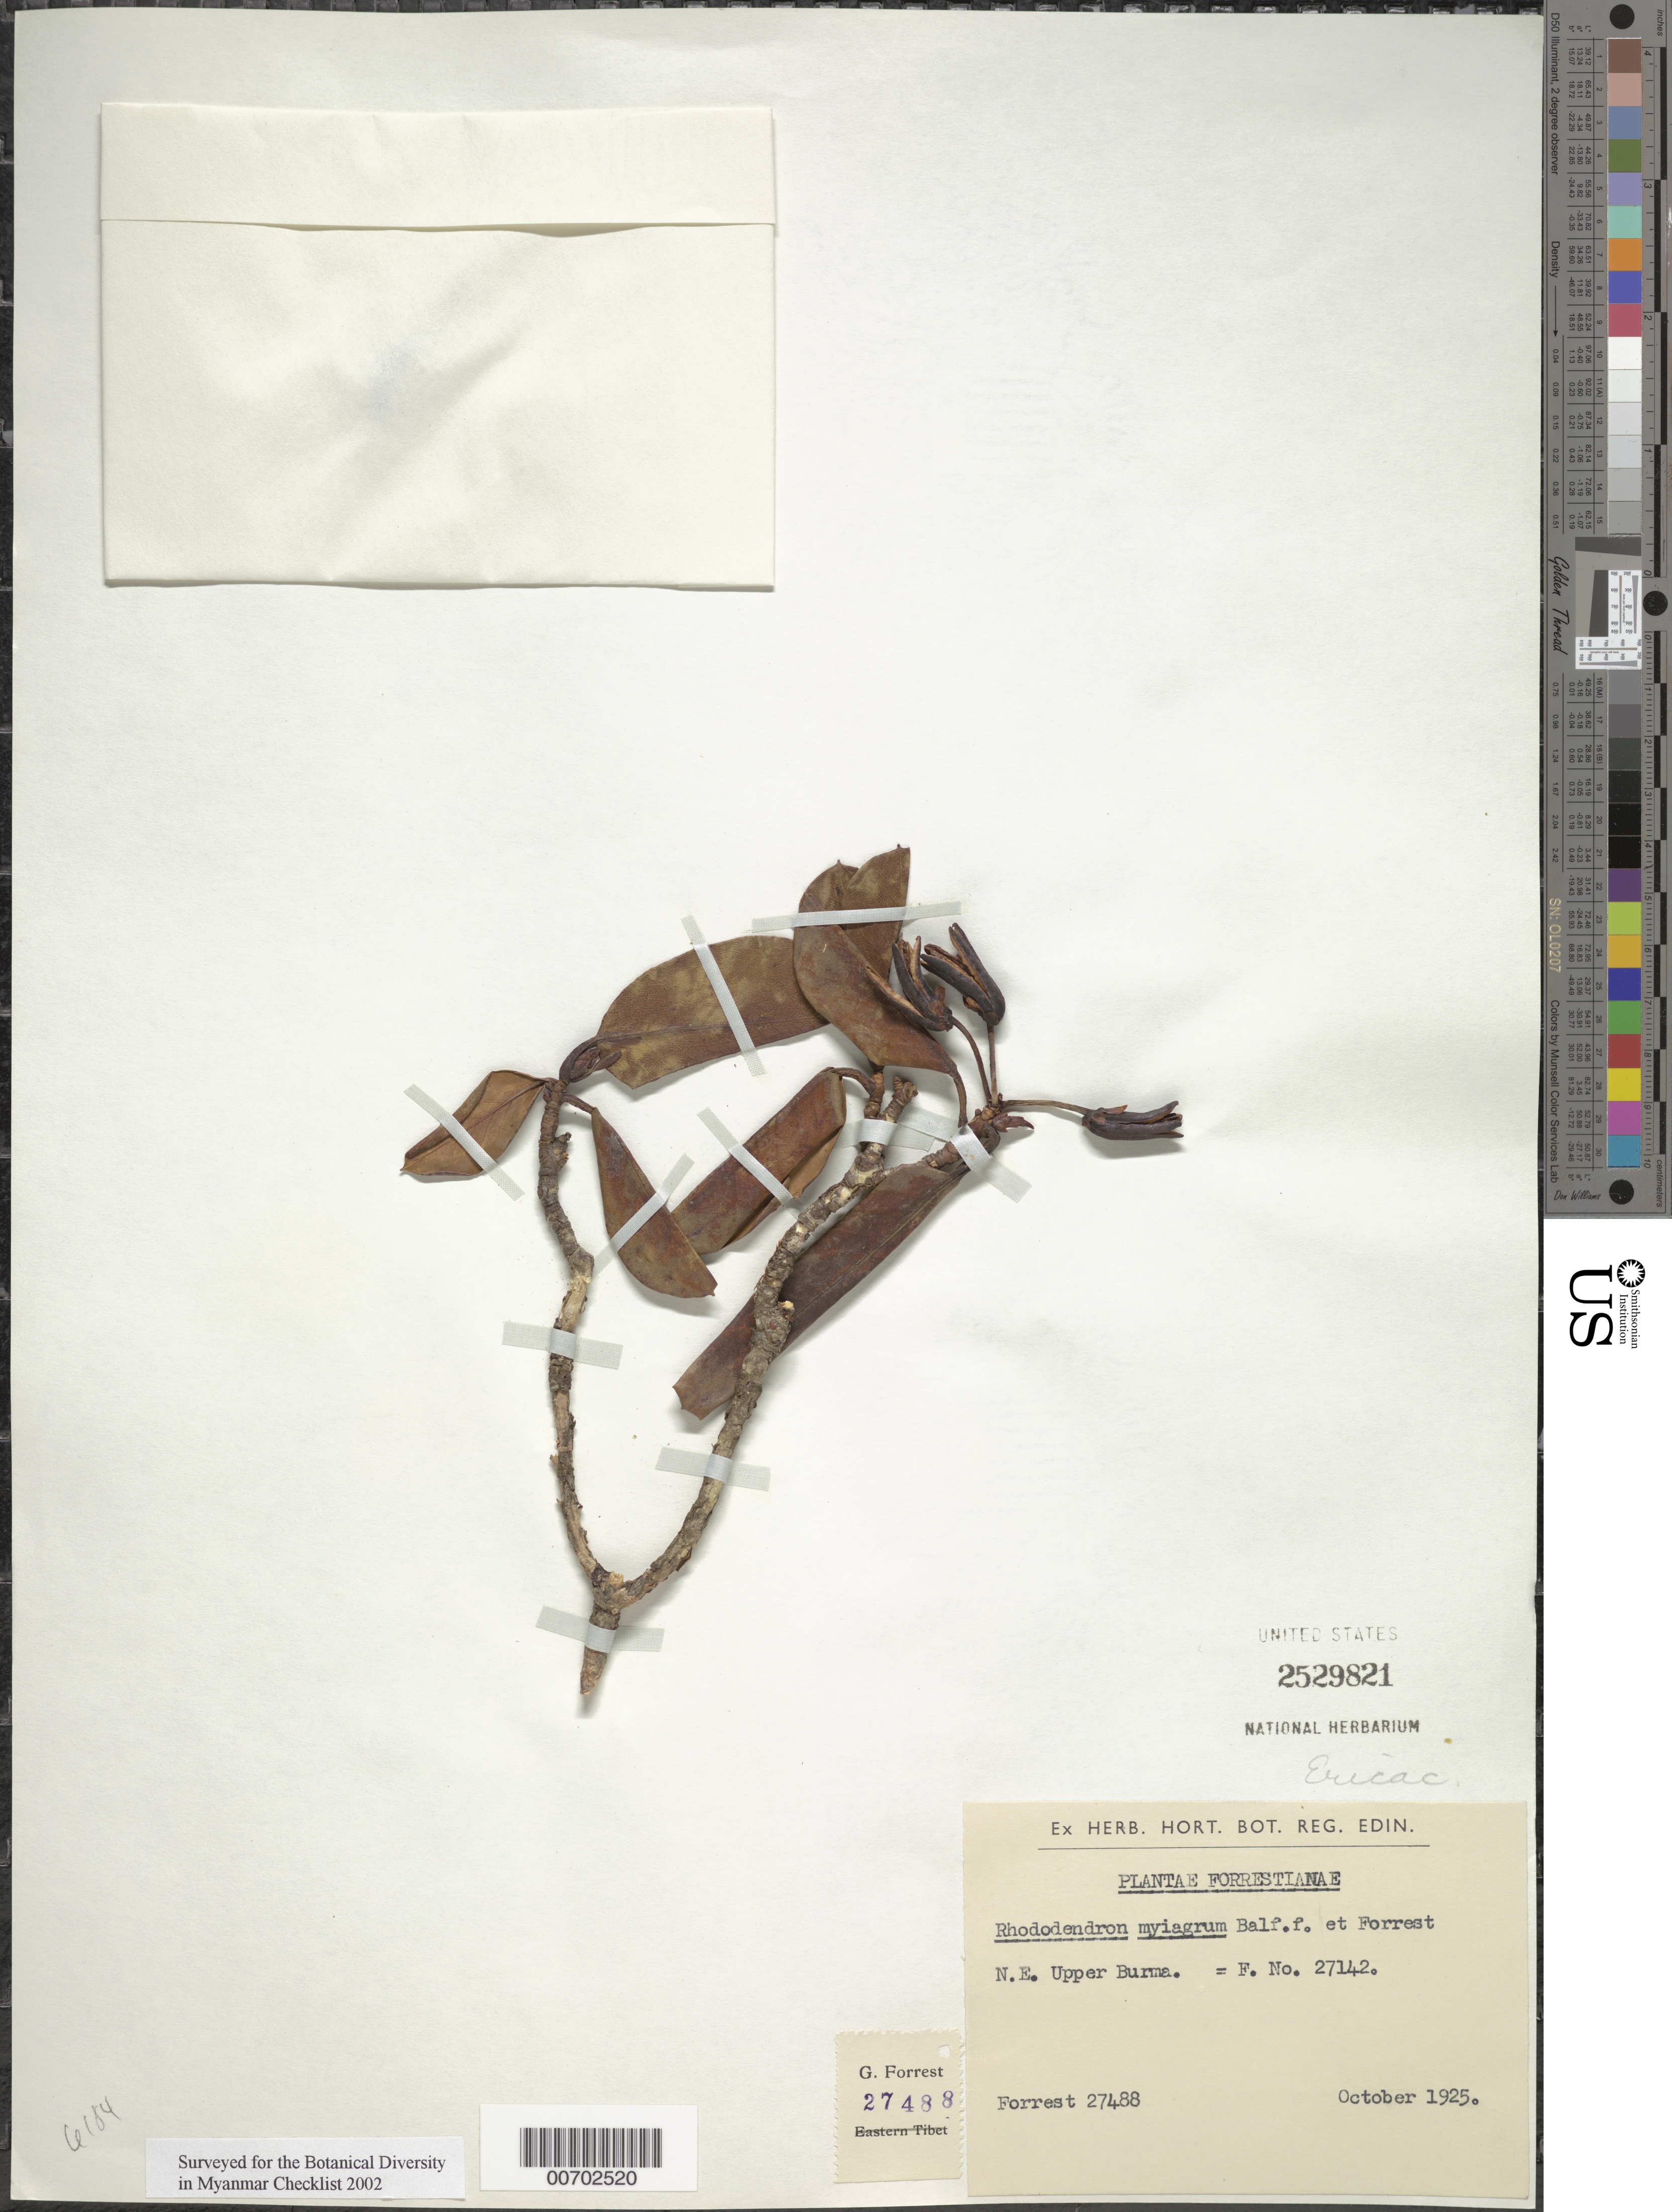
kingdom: Plantae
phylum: Tracheophyta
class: Magnoliopsida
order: Ericales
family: Ericaceae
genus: Rhododendron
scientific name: Rhododendron myiagrum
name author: Balf. f. & Forrest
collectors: G. Forrest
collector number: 27488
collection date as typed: Oct 1925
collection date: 1925-10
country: Myanmar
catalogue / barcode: US 2529821